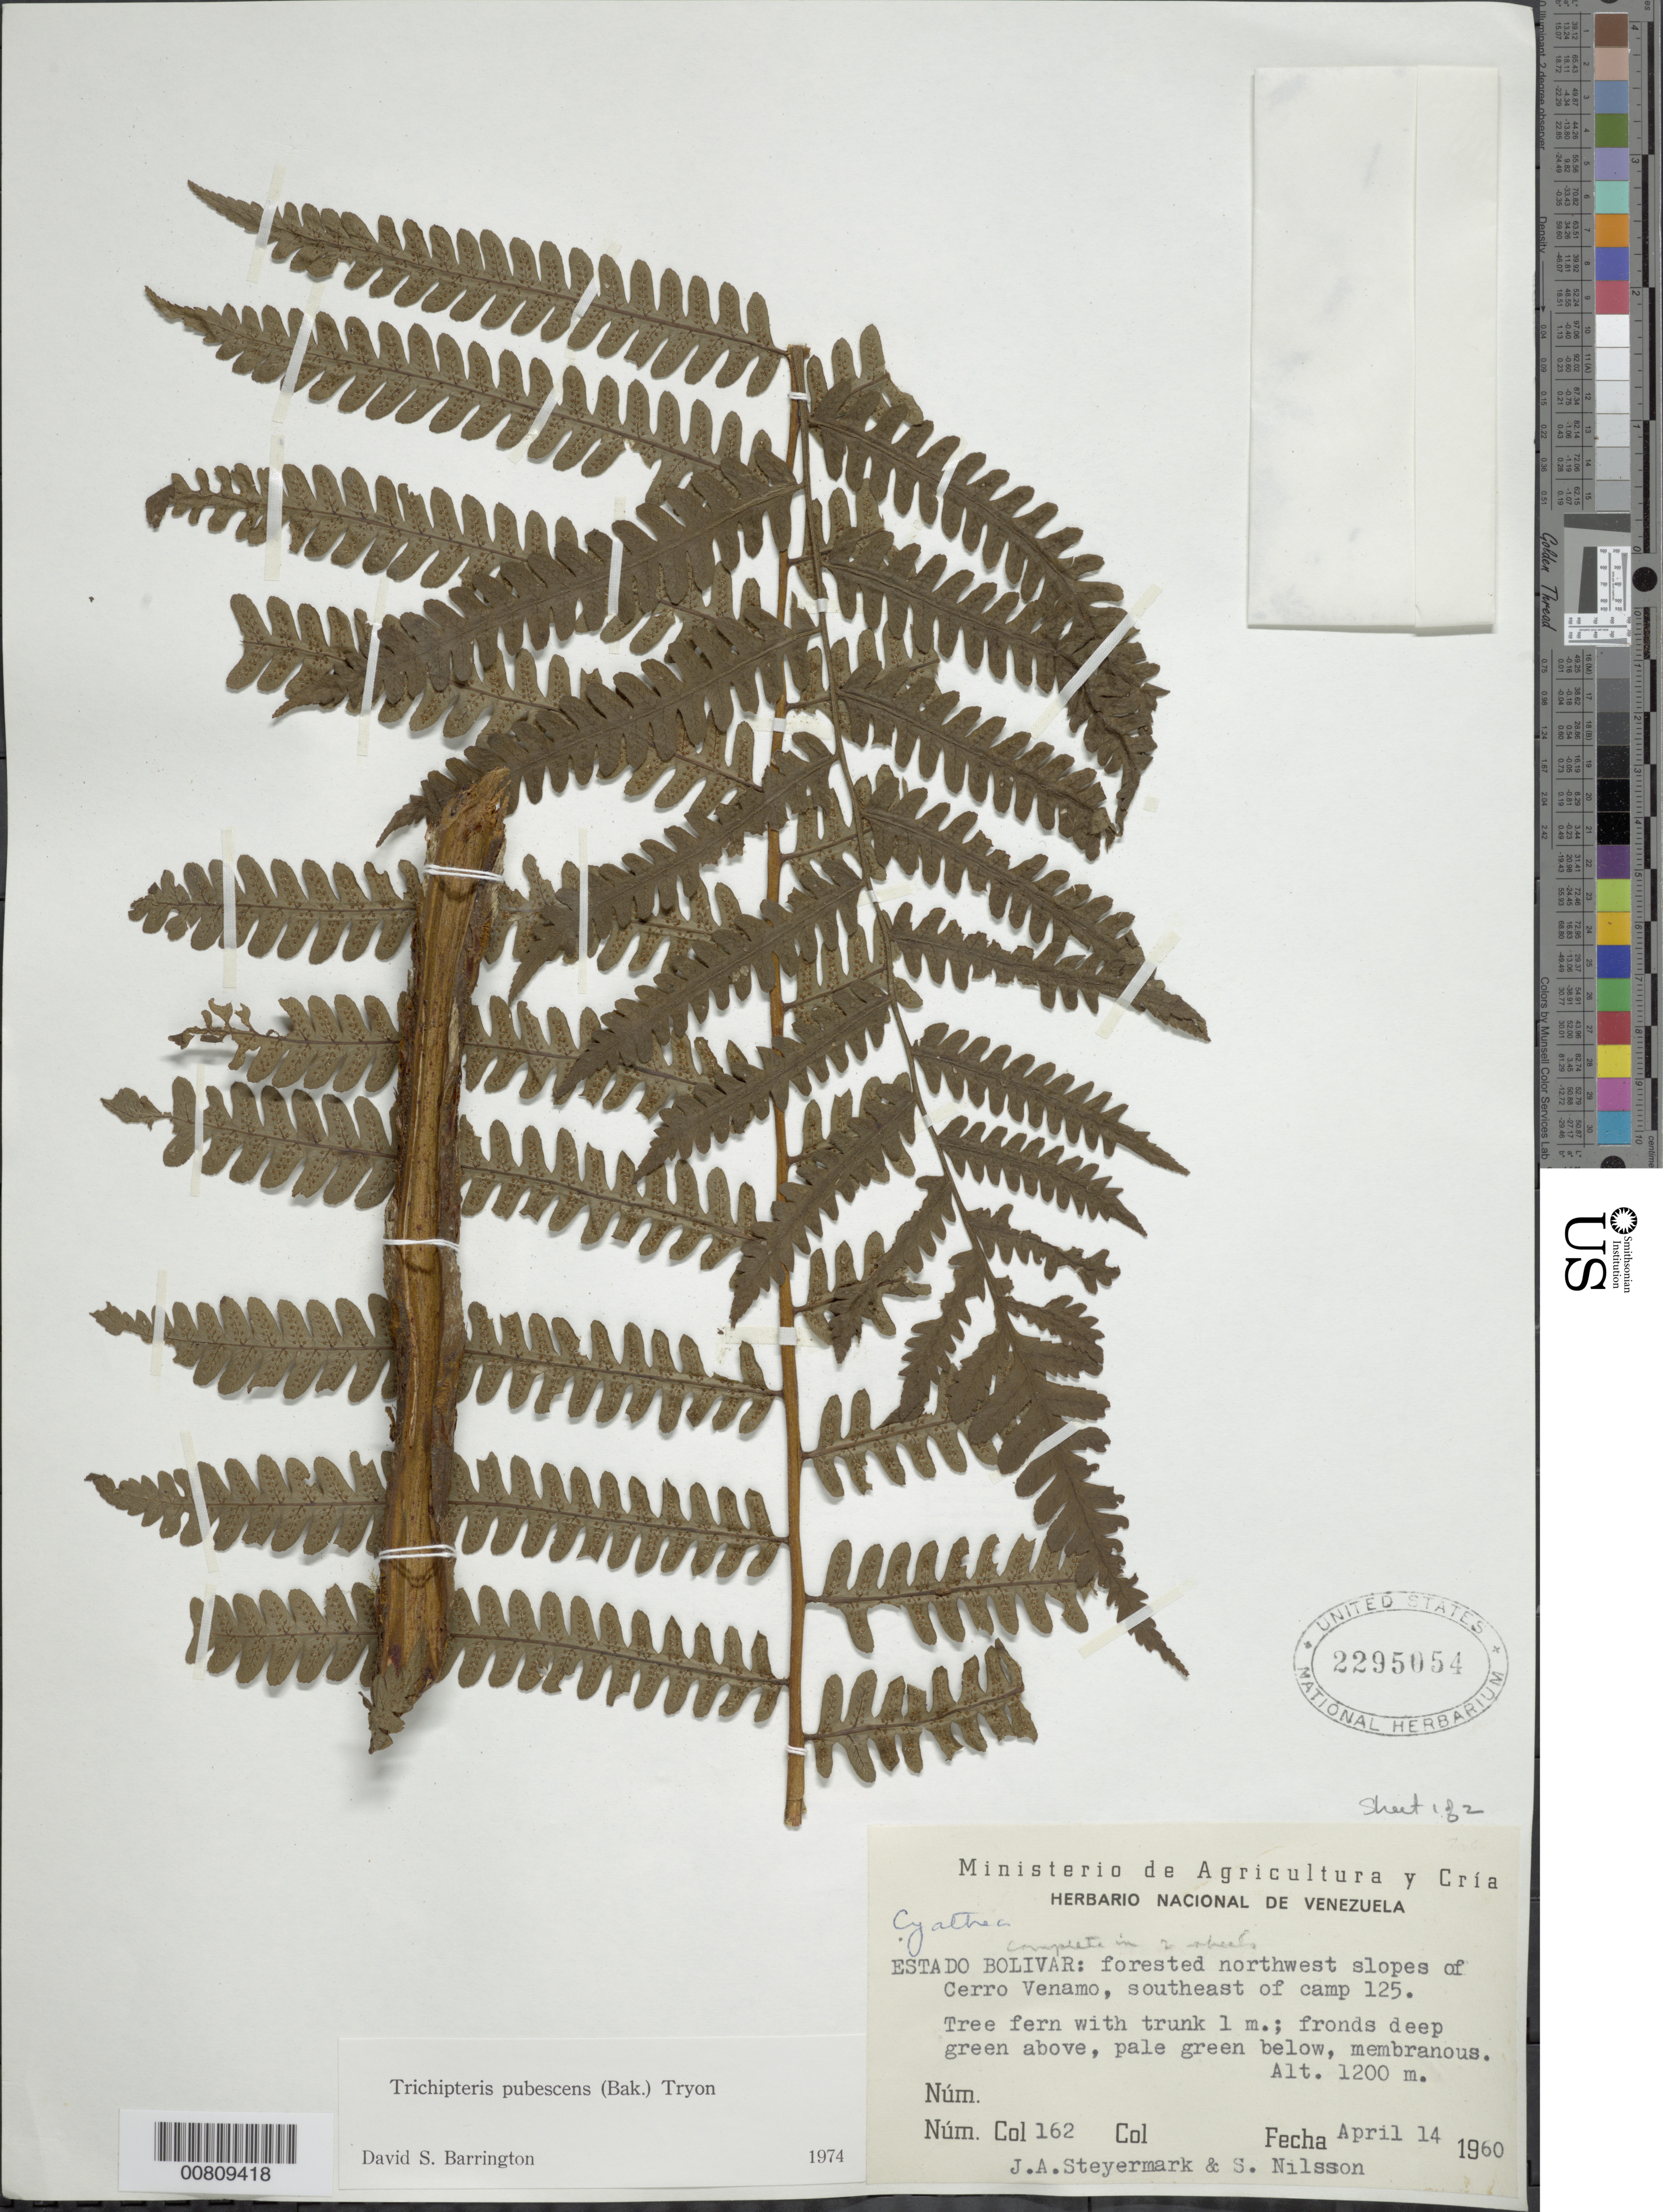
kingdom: Plantae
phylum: Tracheophyta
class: Polypodiopsida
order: Cyatheales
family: Cyatheaceae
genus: Cyathea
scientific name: Cyathea bipinnatifida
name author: (Baker) Domin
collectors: J. Steyermark & S. Nilsson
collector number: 60 162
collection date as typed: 14-Apr-60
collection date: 1960-04-14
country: Venezuela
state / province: Bolívar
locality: Cerro Venamo, NW slopes, SE of campamento 125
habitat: Forested NW slopes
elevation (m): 1200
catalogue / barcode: US 2295054